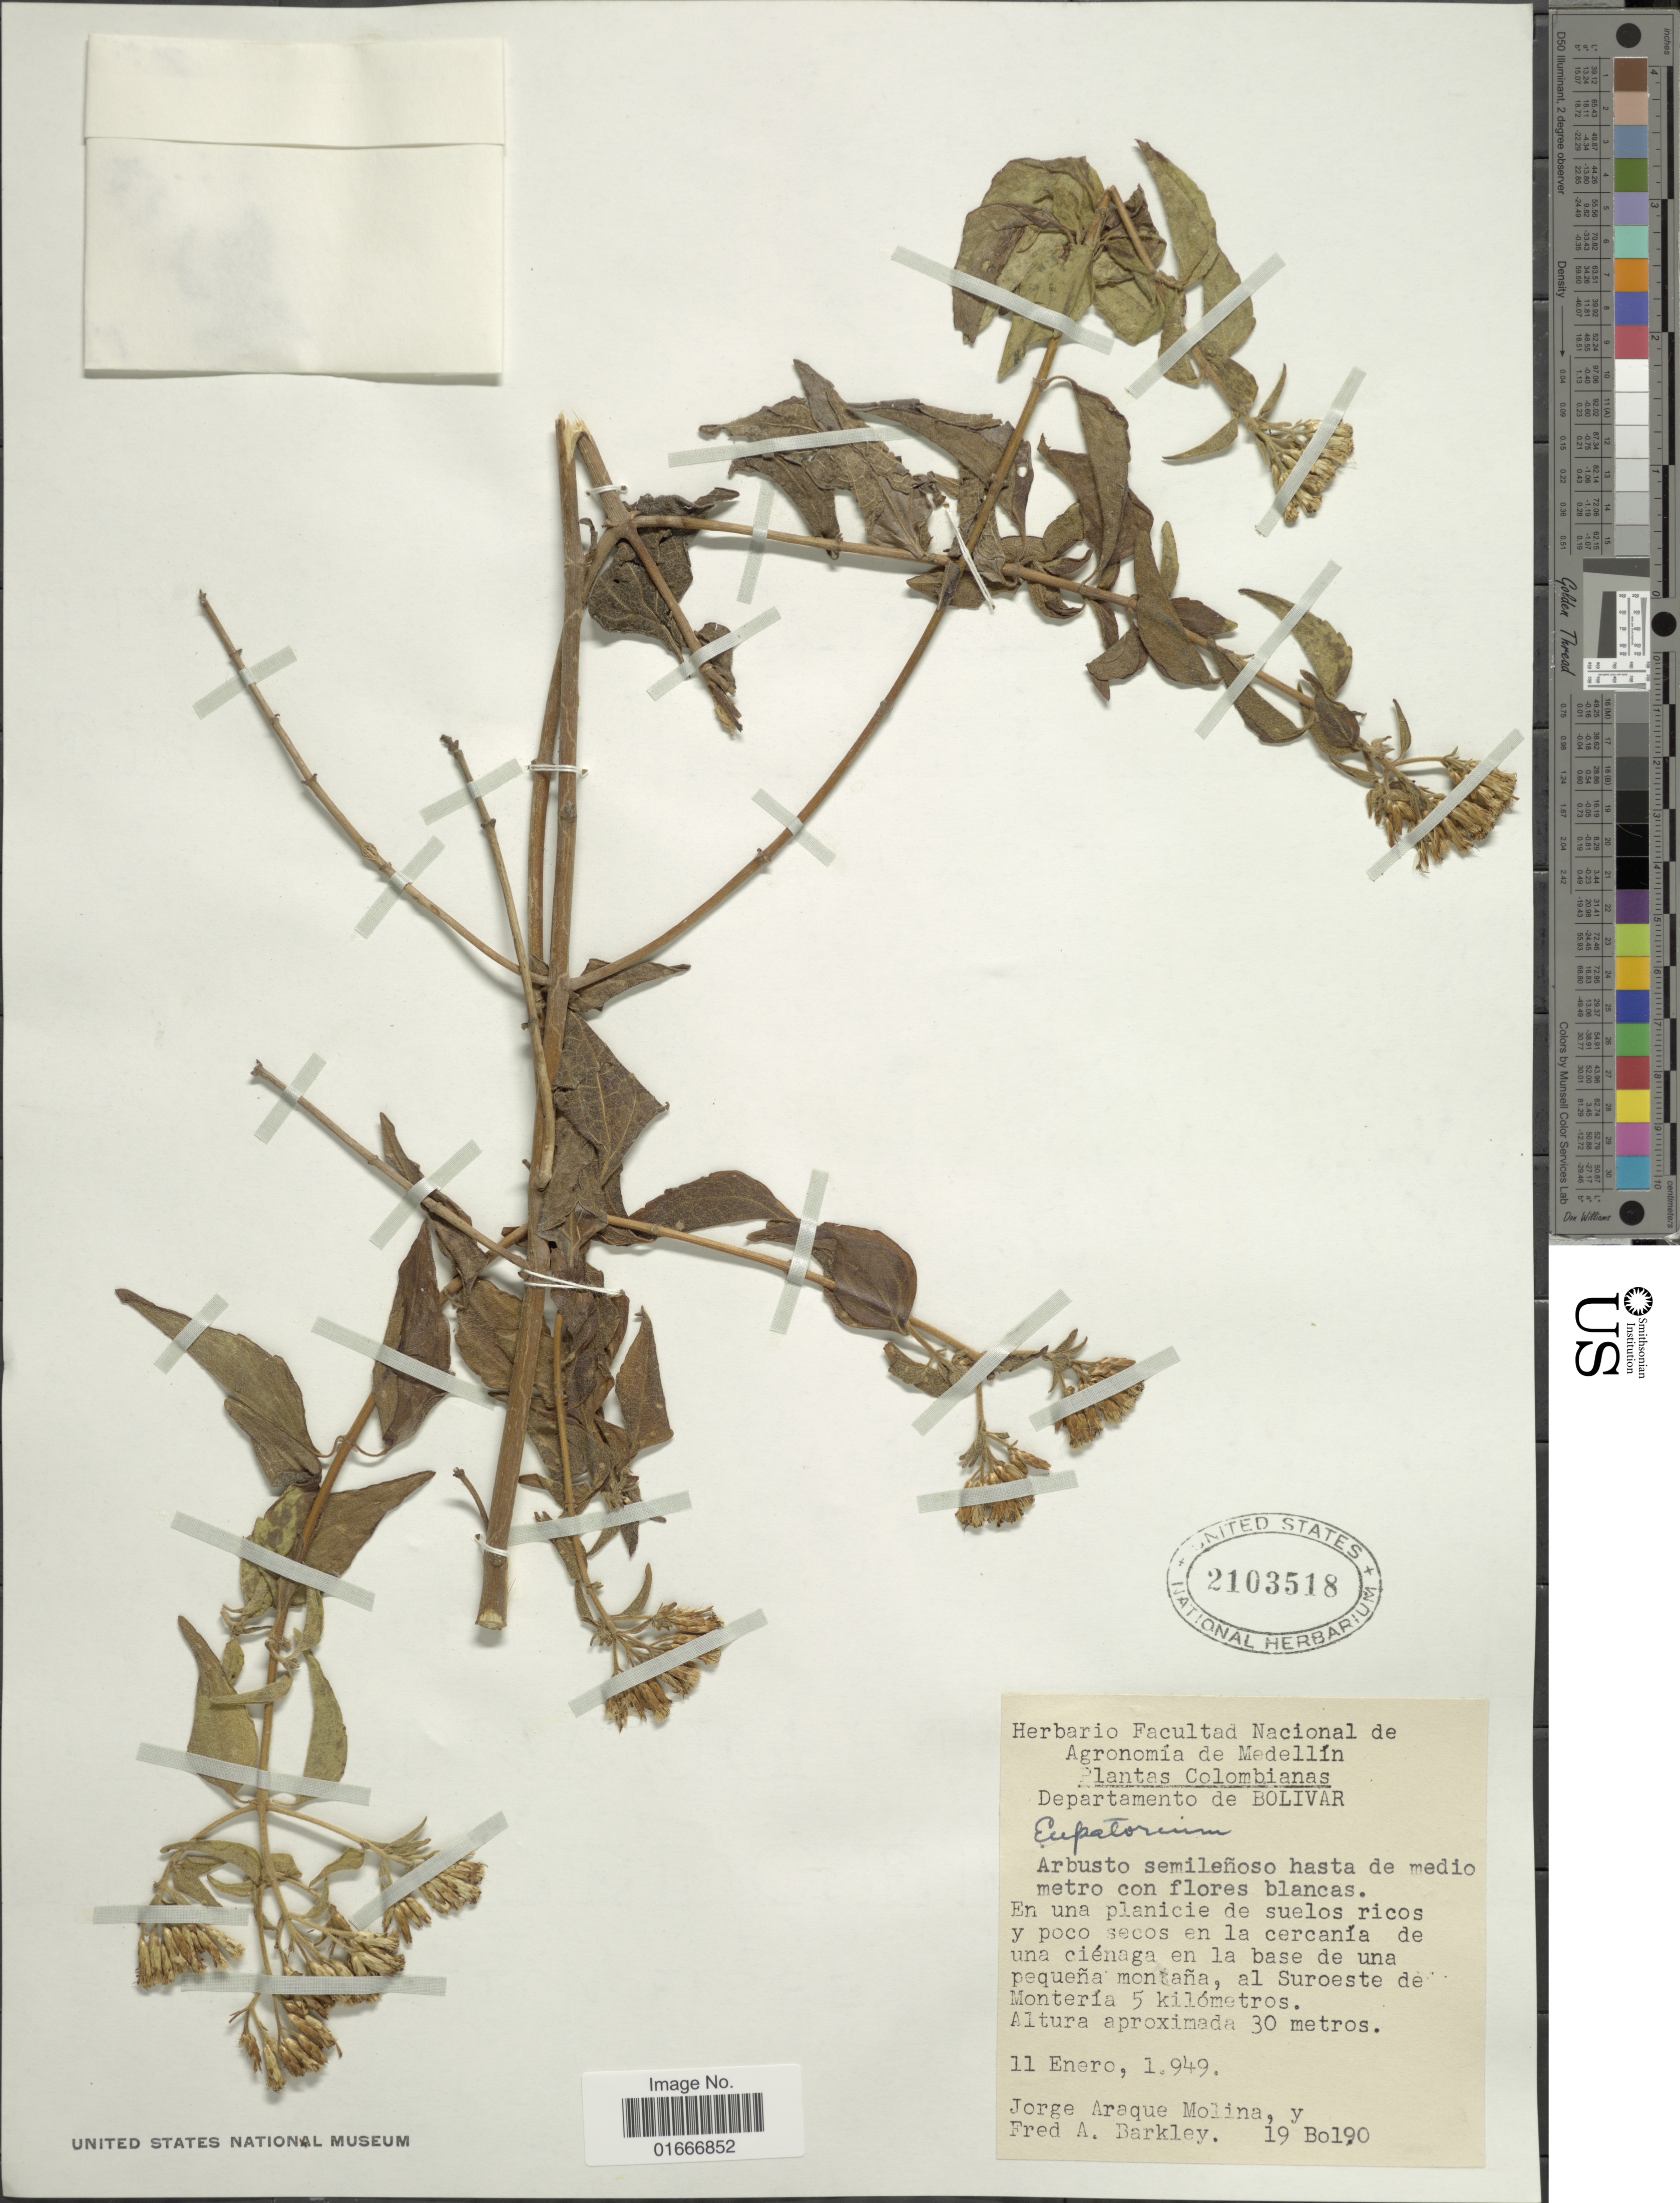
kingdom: Plantae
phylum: Tracheophyta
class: Magnoliopsida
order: Asterales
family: Asteraceae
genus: Chromolaena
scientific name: Chromolaena sp.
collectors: J. Araque Molina & F. A. Barkley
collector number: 19 Bol90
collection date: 1949-01-11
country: Colombia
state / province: Bolívar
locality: Colombianas. Departamento de Bolívar. al Suroeste de Monteria 5 kilometros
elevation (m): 30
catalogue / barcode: US 2103518